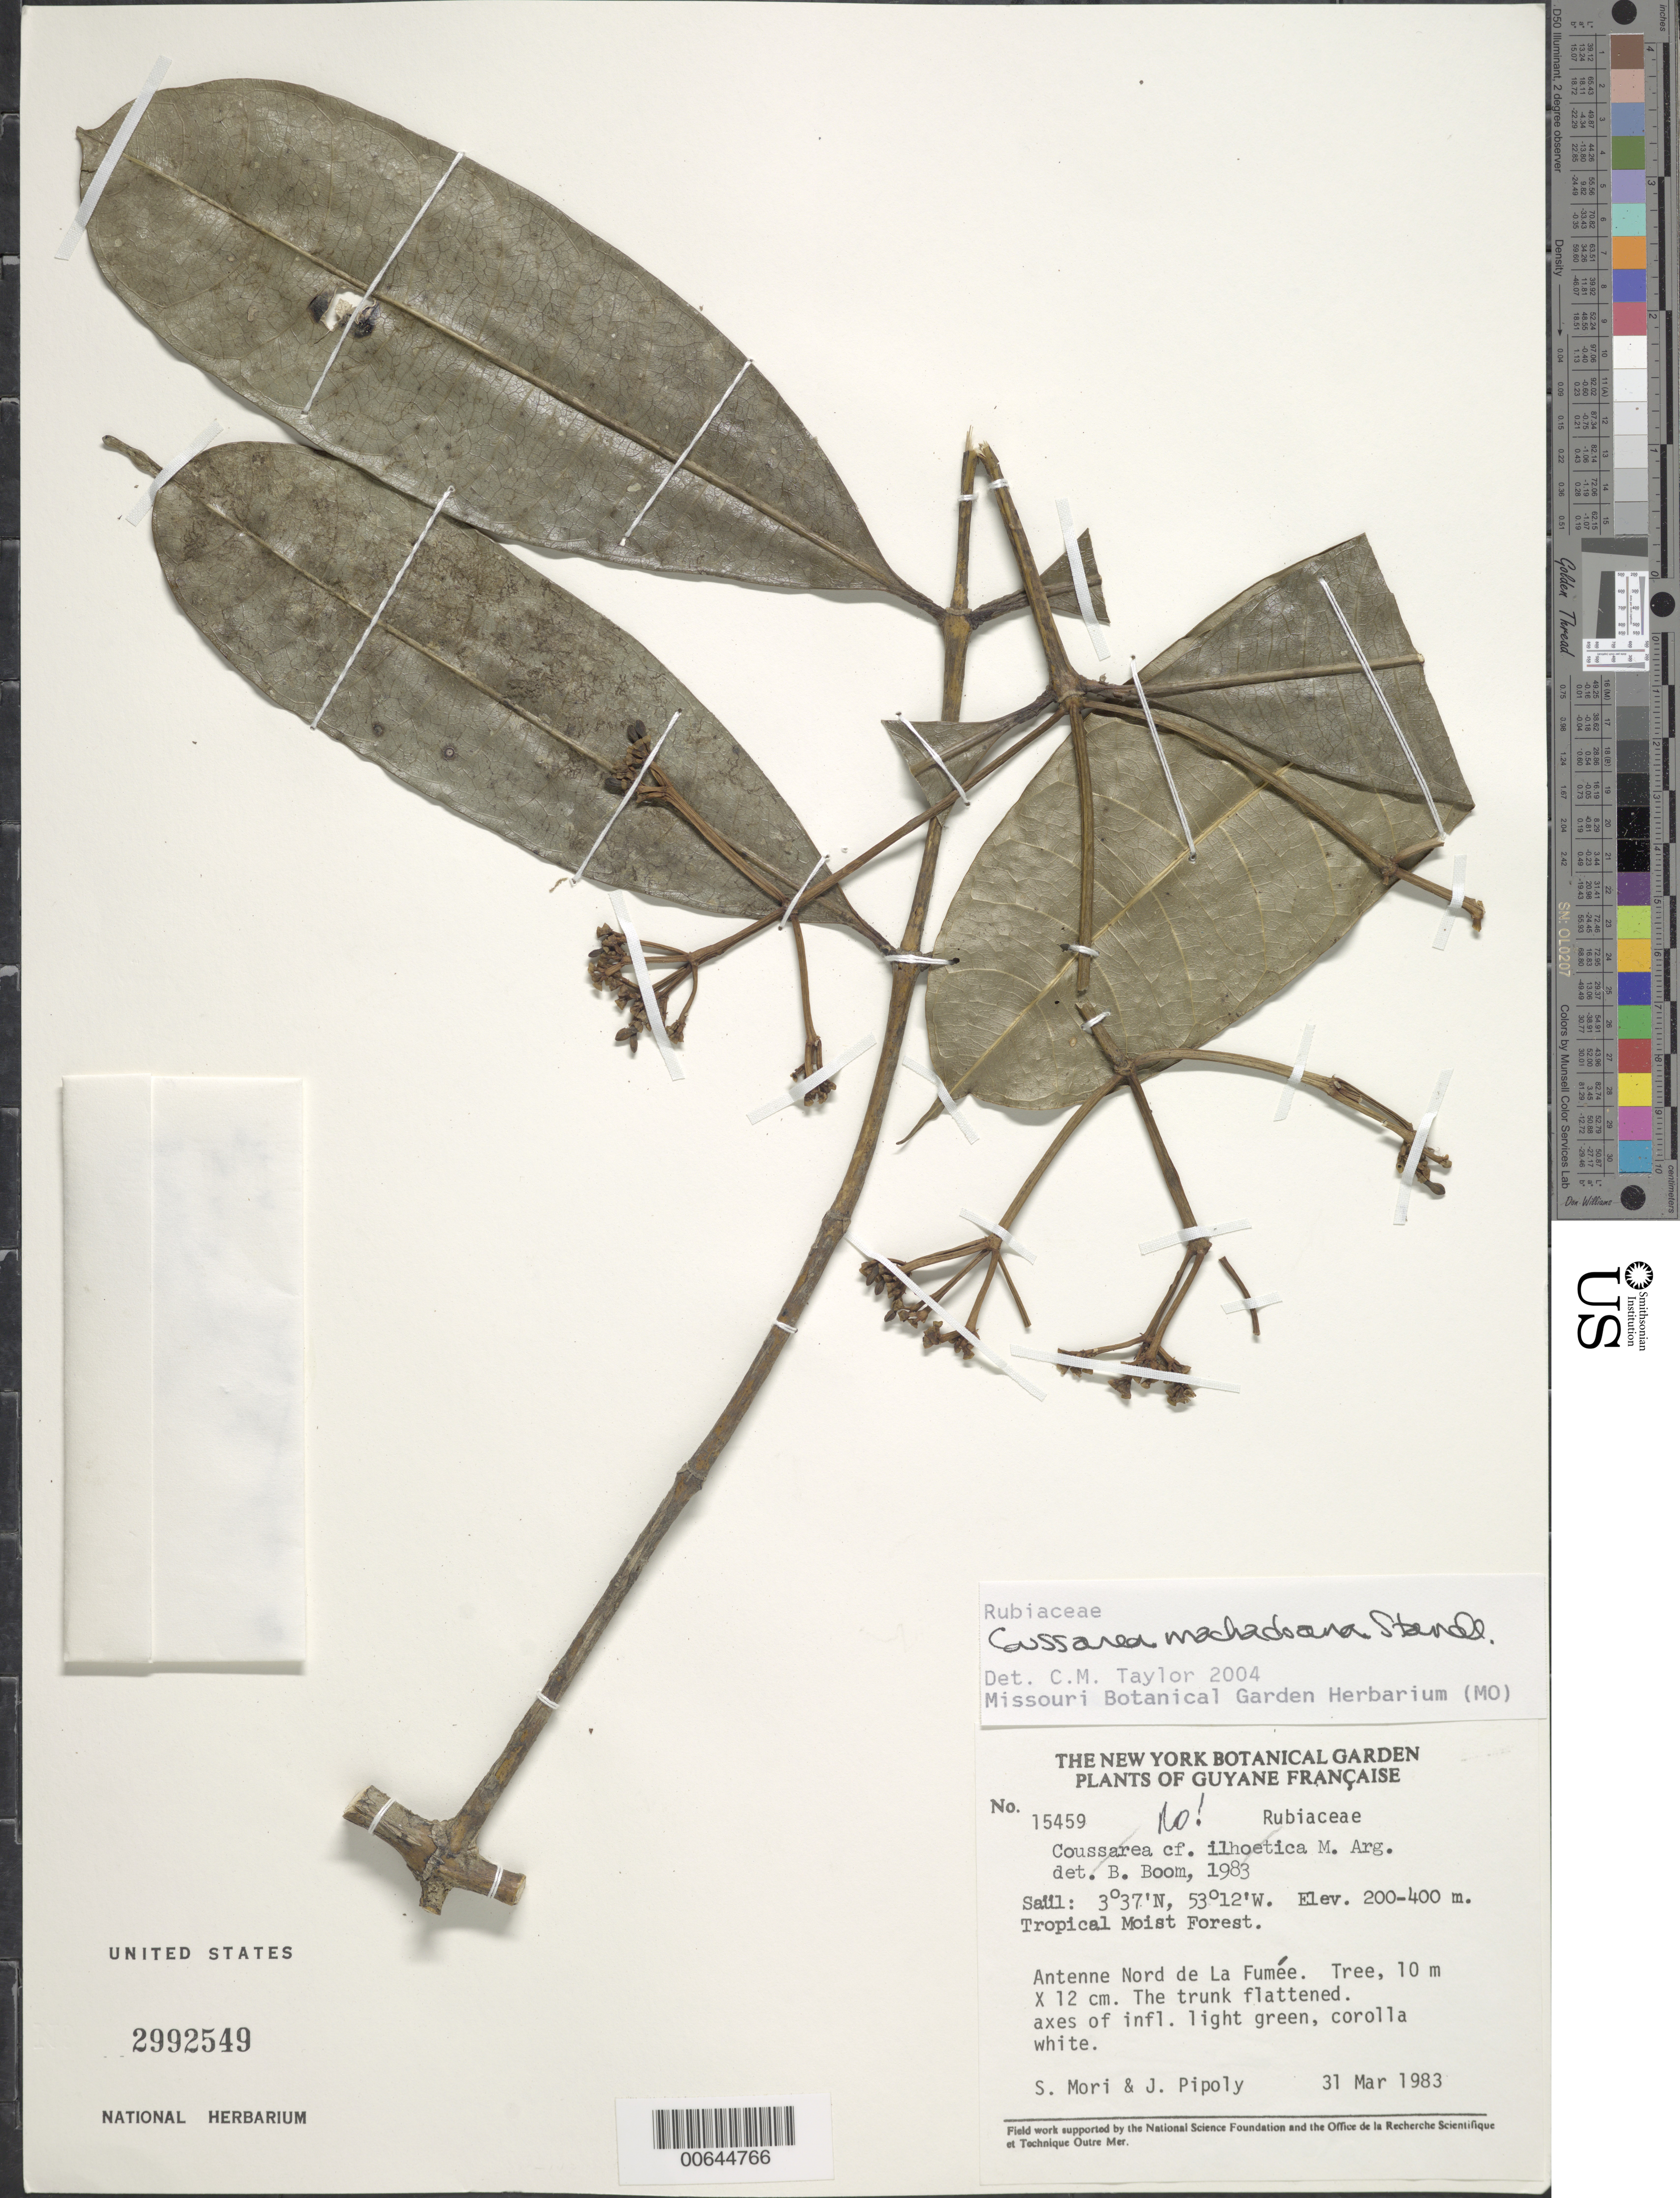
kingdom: Plantae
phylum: Tracheophyta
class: Magnoliopsida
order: Gentianales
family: Rubiaceae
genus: Coussarea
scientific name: Coussarea machadoana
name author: Standl.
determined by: Taylor, Charlotte M.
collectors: S. Mori & J. J. Pipoly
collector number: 15459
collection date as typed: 31-Mar-83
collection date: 1983-03-31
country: French Guiana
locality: Saül, Antenne Nord de la Fumée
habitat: Tropical moist forest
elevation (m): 200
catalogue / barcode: US 2992549